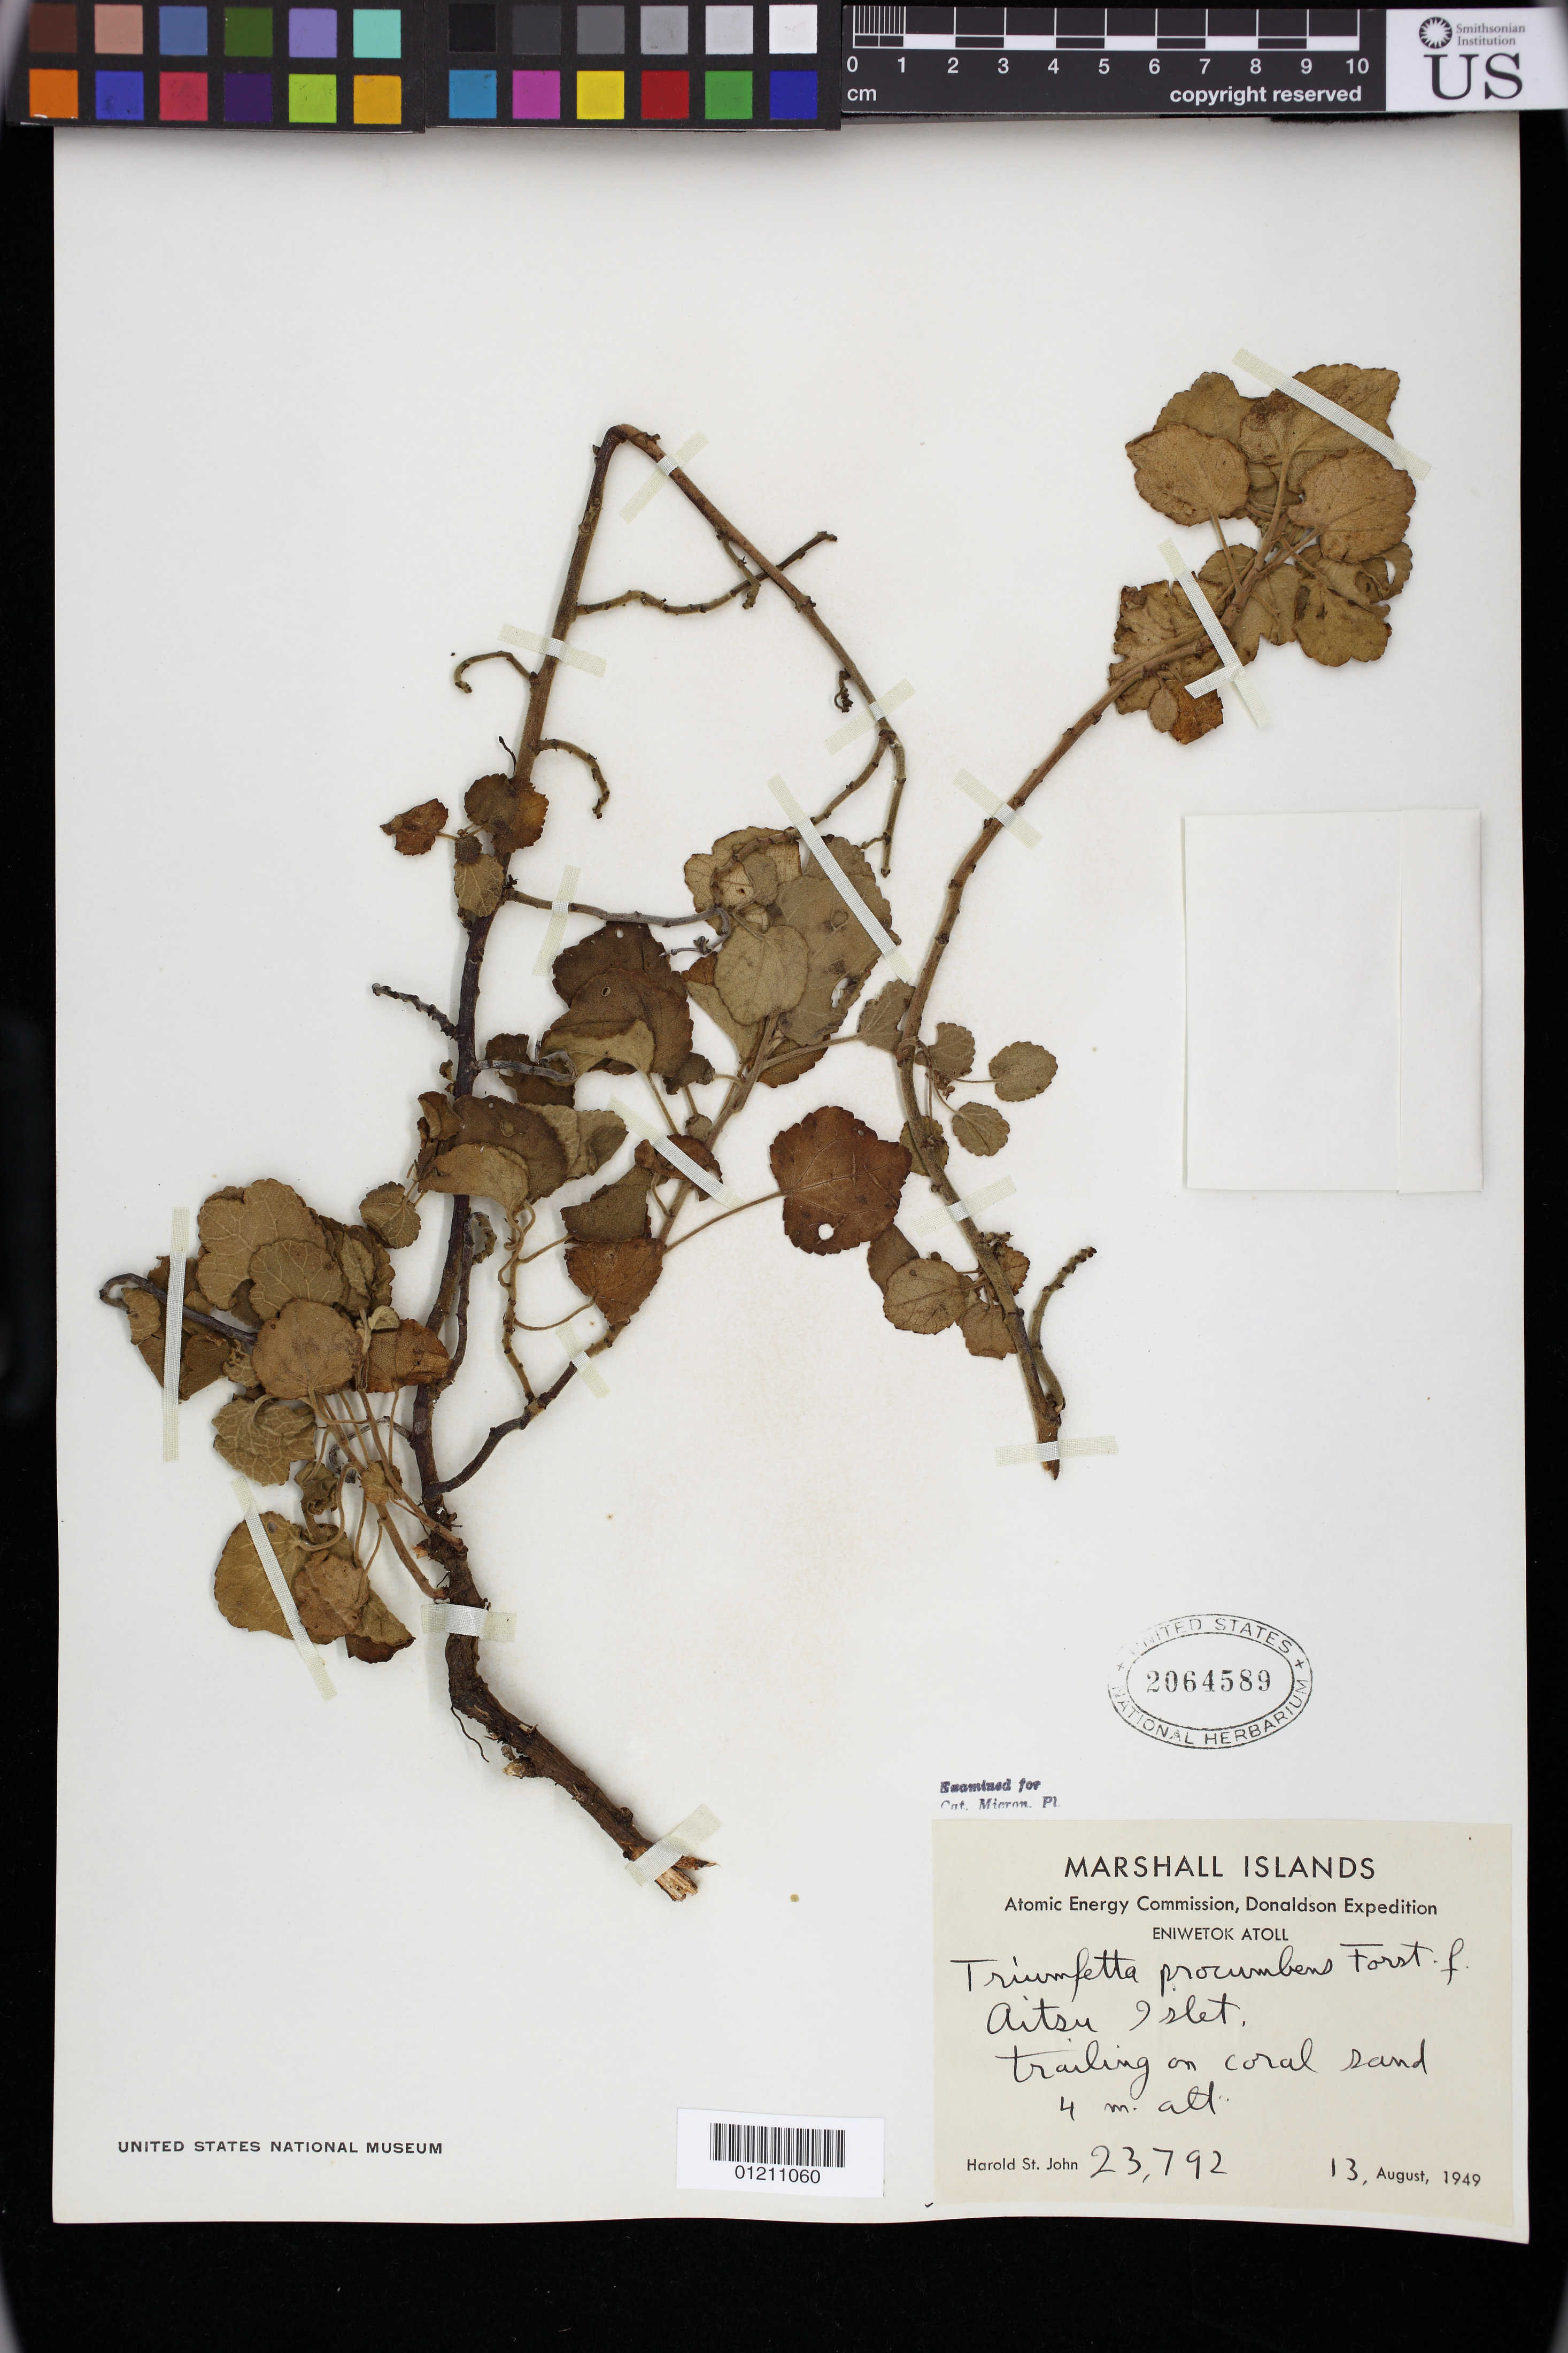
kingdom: Plantae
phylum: Tracheophyta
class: Magnoliopsida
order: Malvales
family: Malvaceae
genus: Triumfetta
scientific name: Triumfetta procumbens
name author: G. Forst.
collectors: H. St. John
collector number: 23792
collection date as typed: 13 Aug 1949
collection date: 1949-08-13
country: Marshall Islands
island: Enewetak Atoll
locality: Marshall Islands, Eniwetok Atoll: Aitsu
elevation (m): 4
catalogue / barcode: US 2064589